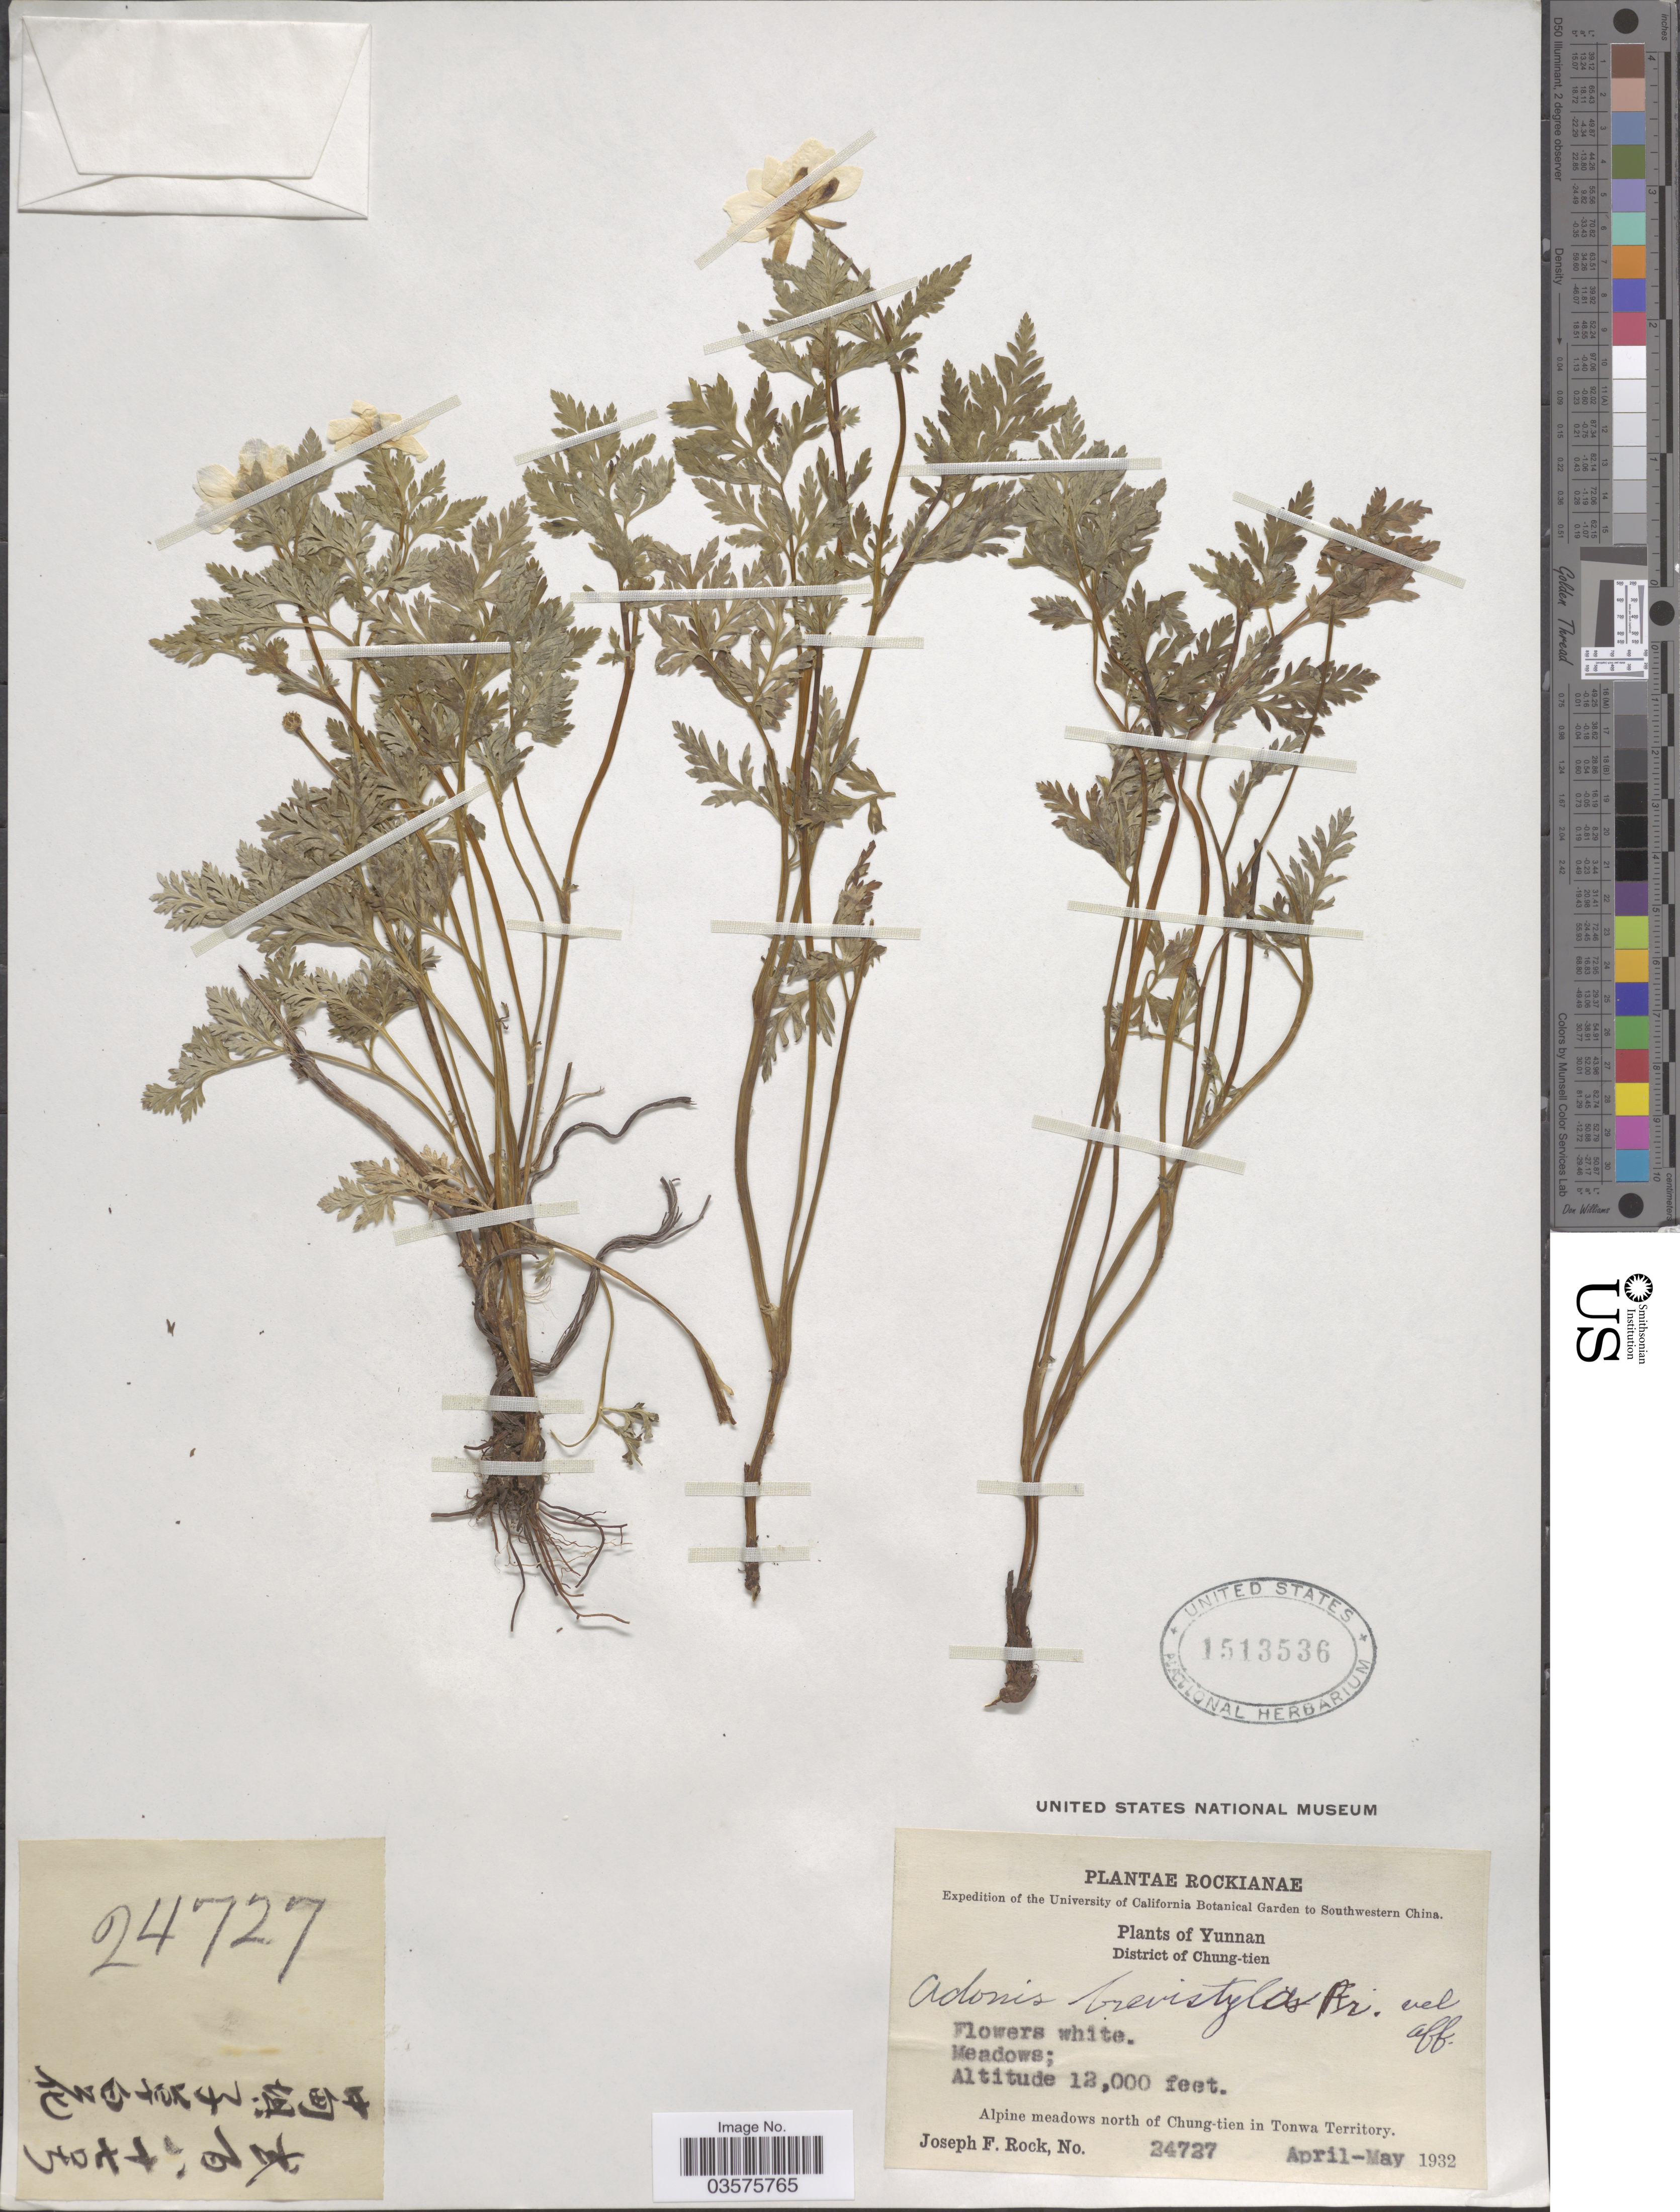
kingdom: Plantae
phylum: Tracheophyta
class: Magnoliopsida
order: Ranunculales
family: Ranunculaceae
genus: Adonis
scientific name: Adonis brevistyla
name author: Franch.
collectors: J. F. Rock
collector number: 24727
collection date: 1932-04/1932-05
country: China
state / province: Yunnan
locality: Southwestern China. District of Chung-tien. Alpine meadows north of Chung-tien in Tonwa Territory.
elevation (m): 3658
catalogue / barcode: US 1513536